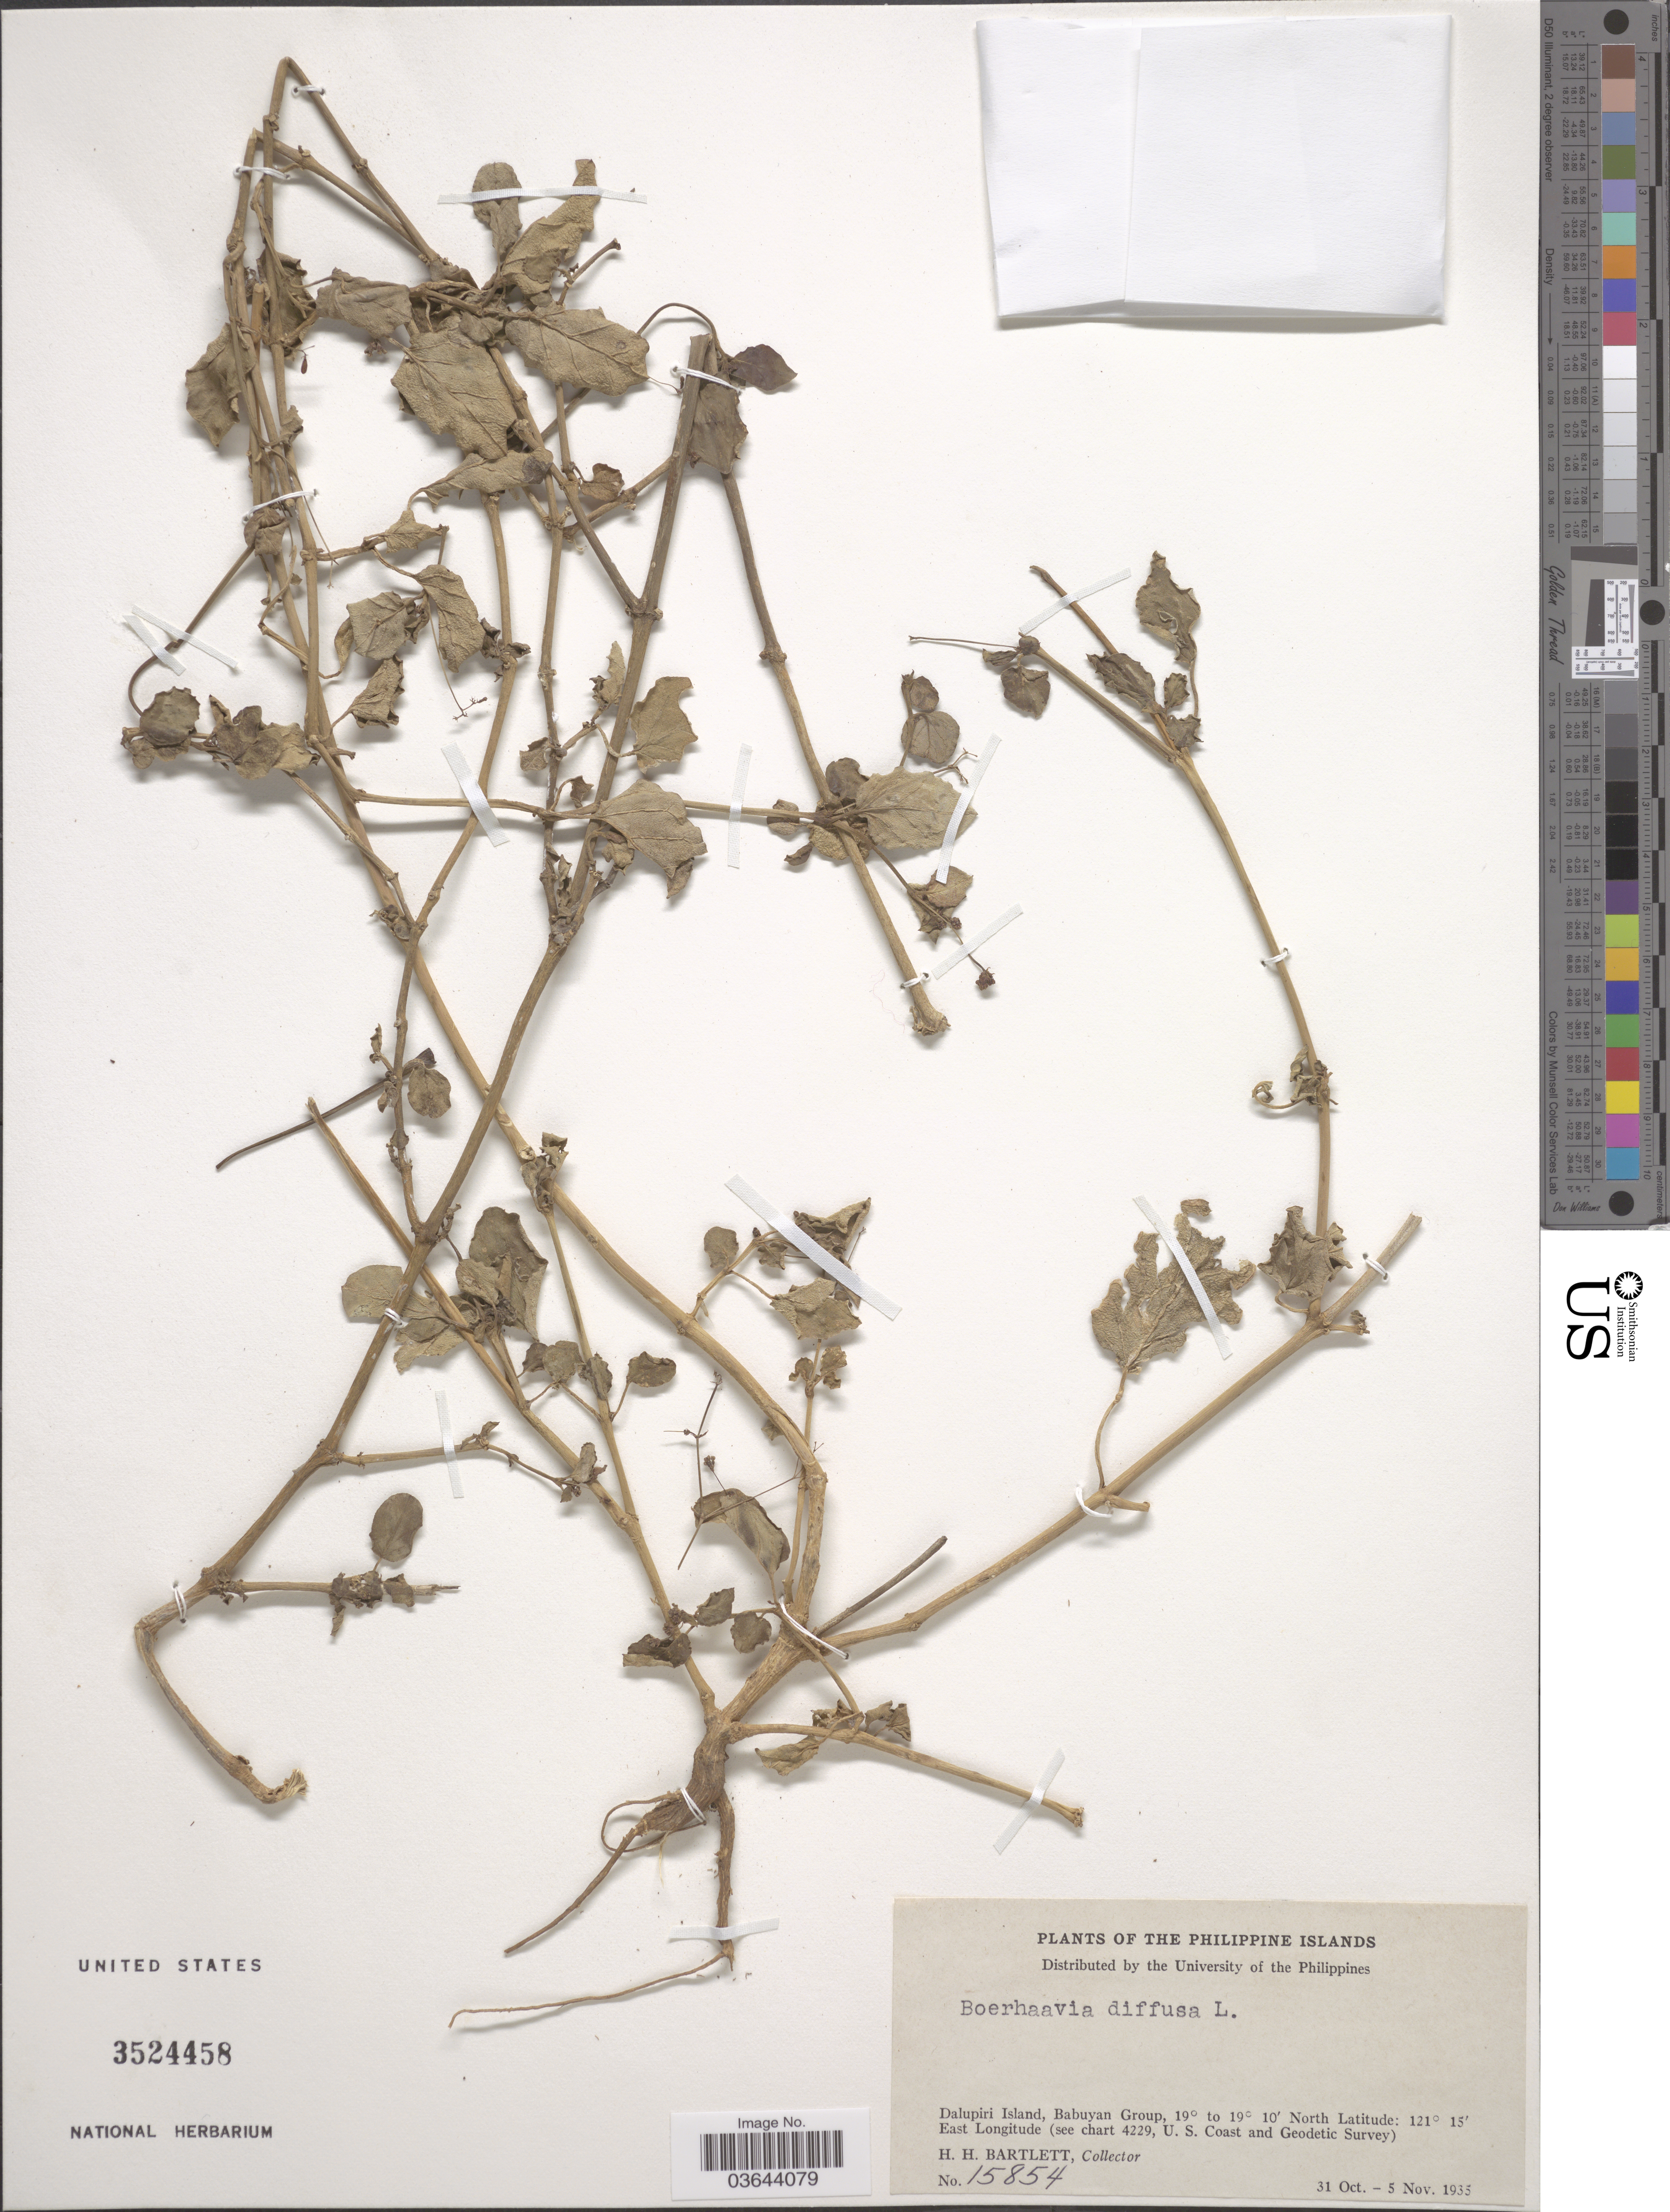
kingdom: Plantae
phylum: Tracheophyta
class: Magnoliopsida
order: Caryophyllales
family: Nyctaginaceae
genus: Boerhavia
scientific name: Boerhavia diffusa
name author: L.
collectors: H. H. Bartlett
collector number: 15854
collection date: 1935-10-31/1935-11-05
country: Philippines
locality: Dalupiri Island, Babuyan Group.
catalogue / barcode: US 3524458